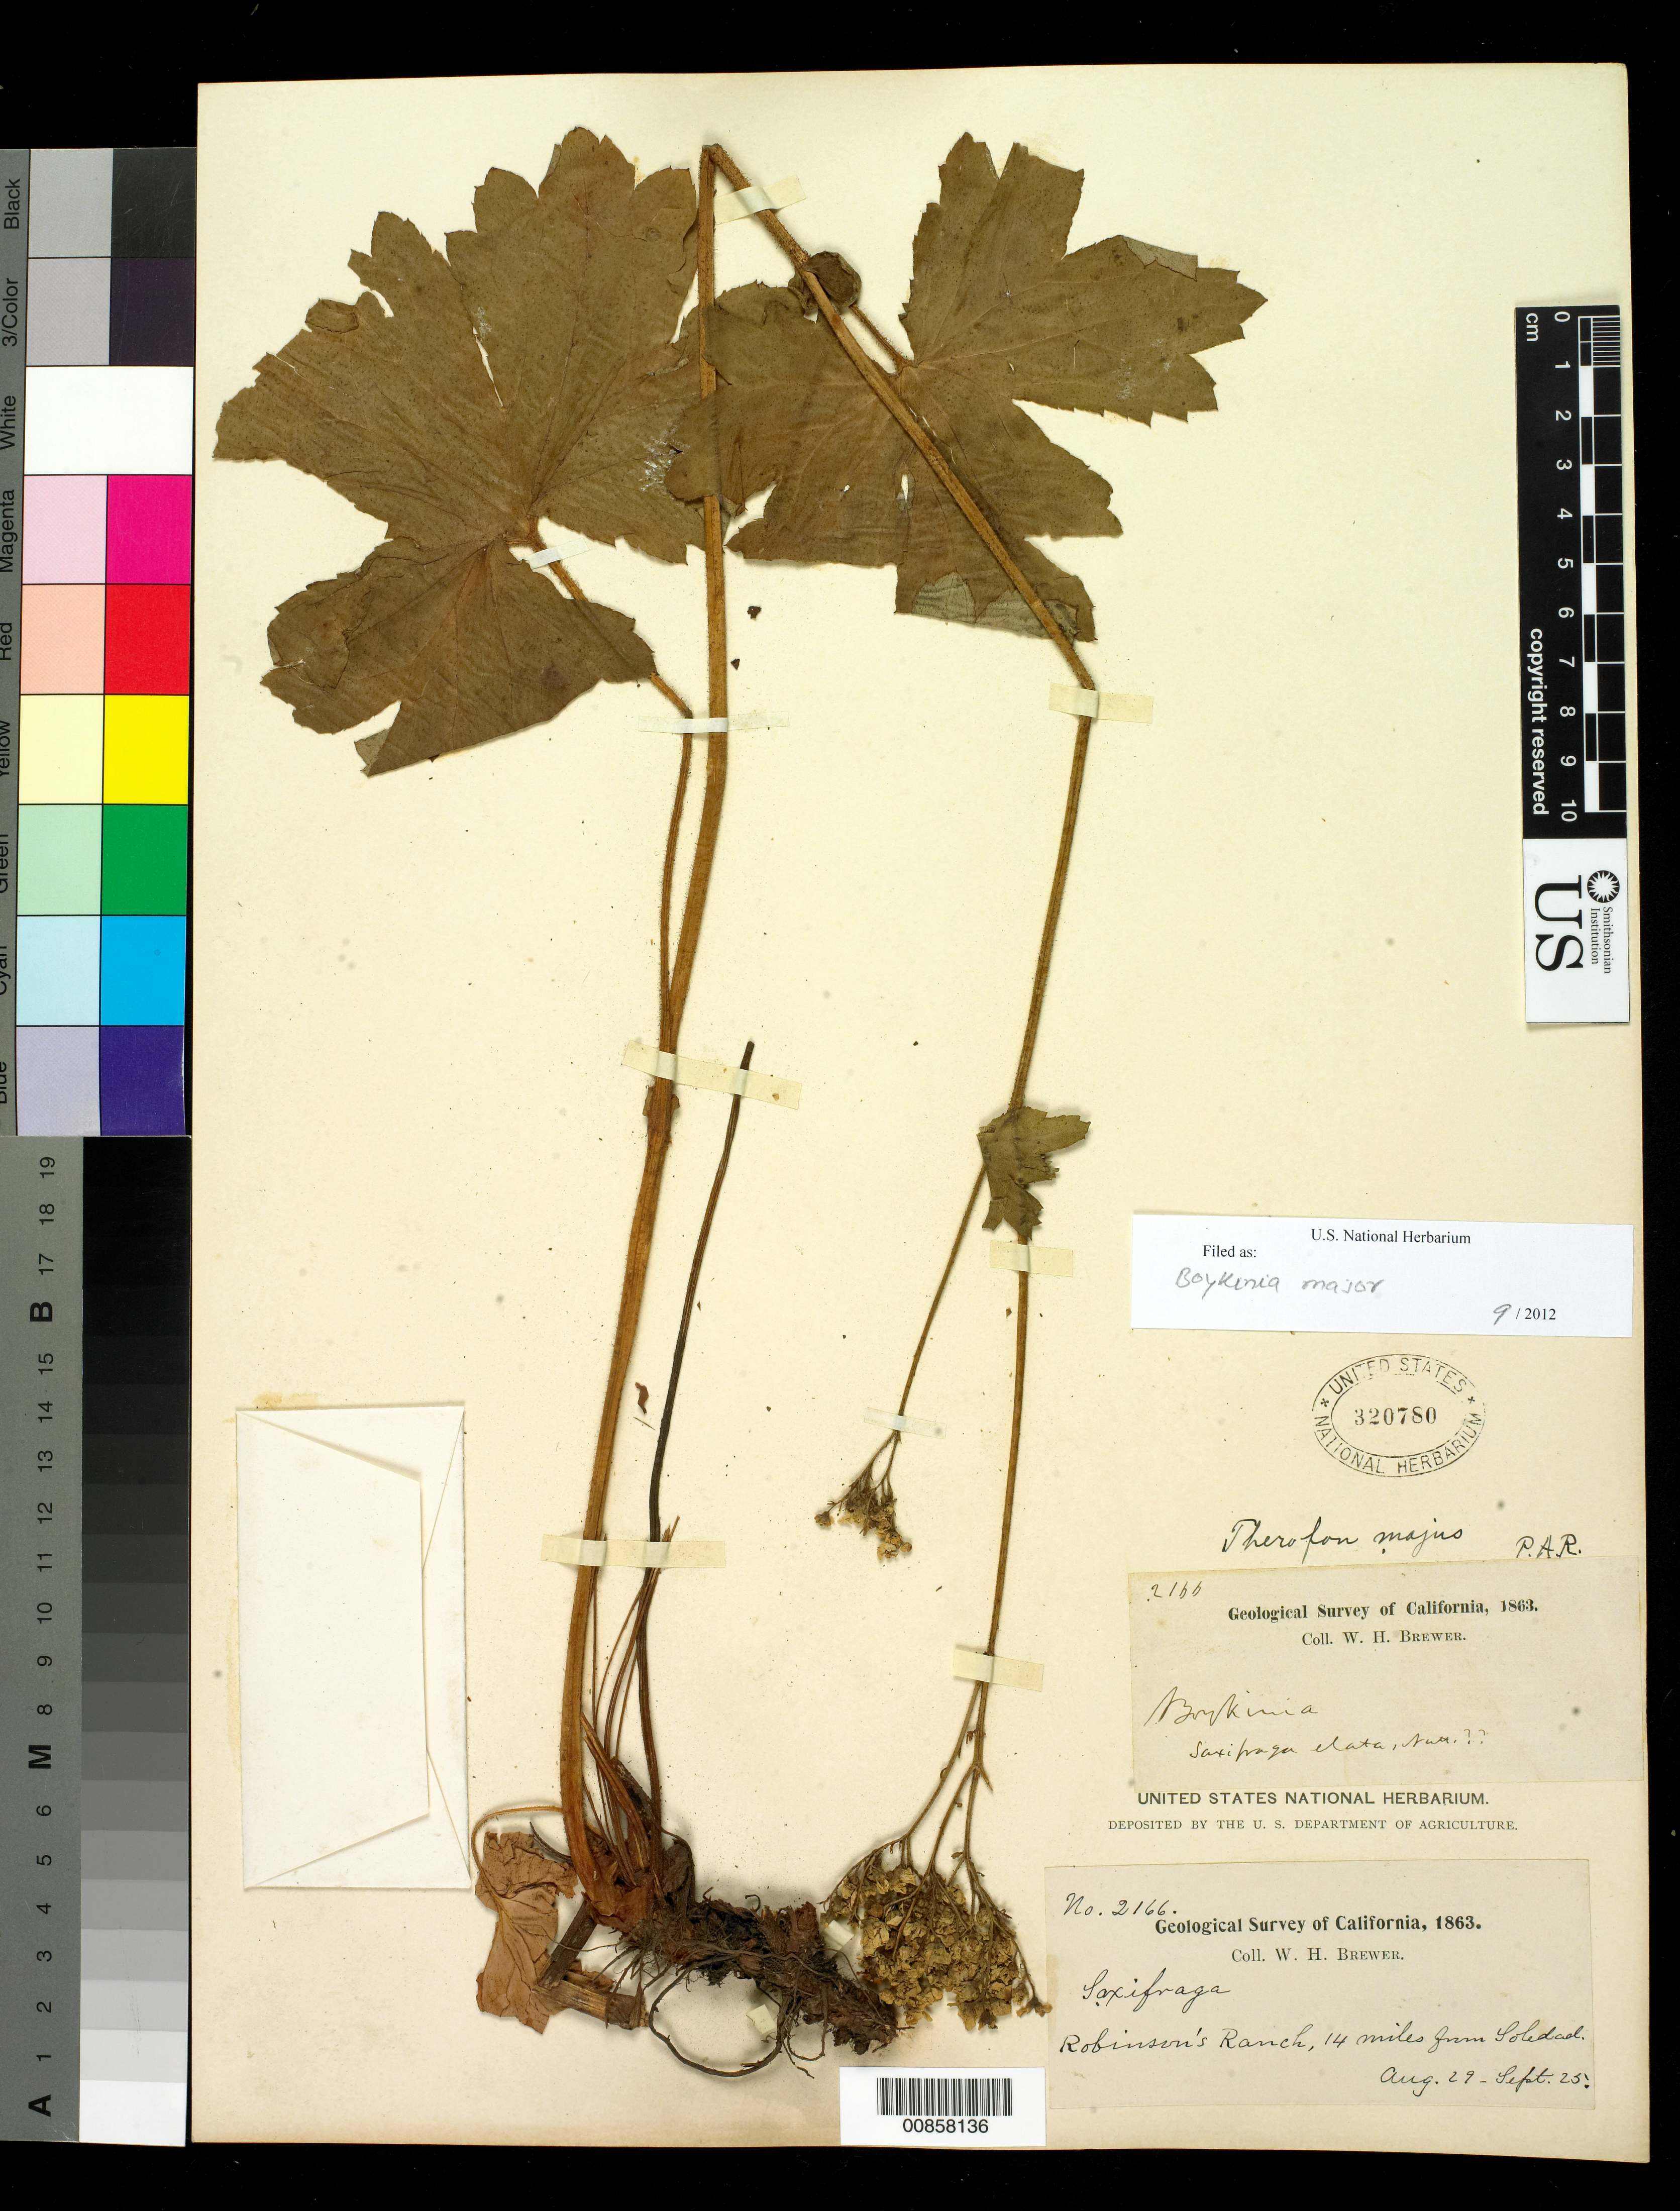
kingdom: Plantae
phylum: Tracheophyta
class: Magnoliopsida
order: Saxifragales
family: Saxifragaceae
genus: Boykinia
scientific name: Boykinia major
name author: A. Gray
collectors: W. H. Brewer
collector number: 2166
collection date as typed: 29 Aug 1863 to 25 Sep 1863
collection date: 1863-08-29/1863-09-25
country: United States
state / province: California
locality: Robinson Ranch, 14 miles from Soledad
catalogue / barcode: US 320780